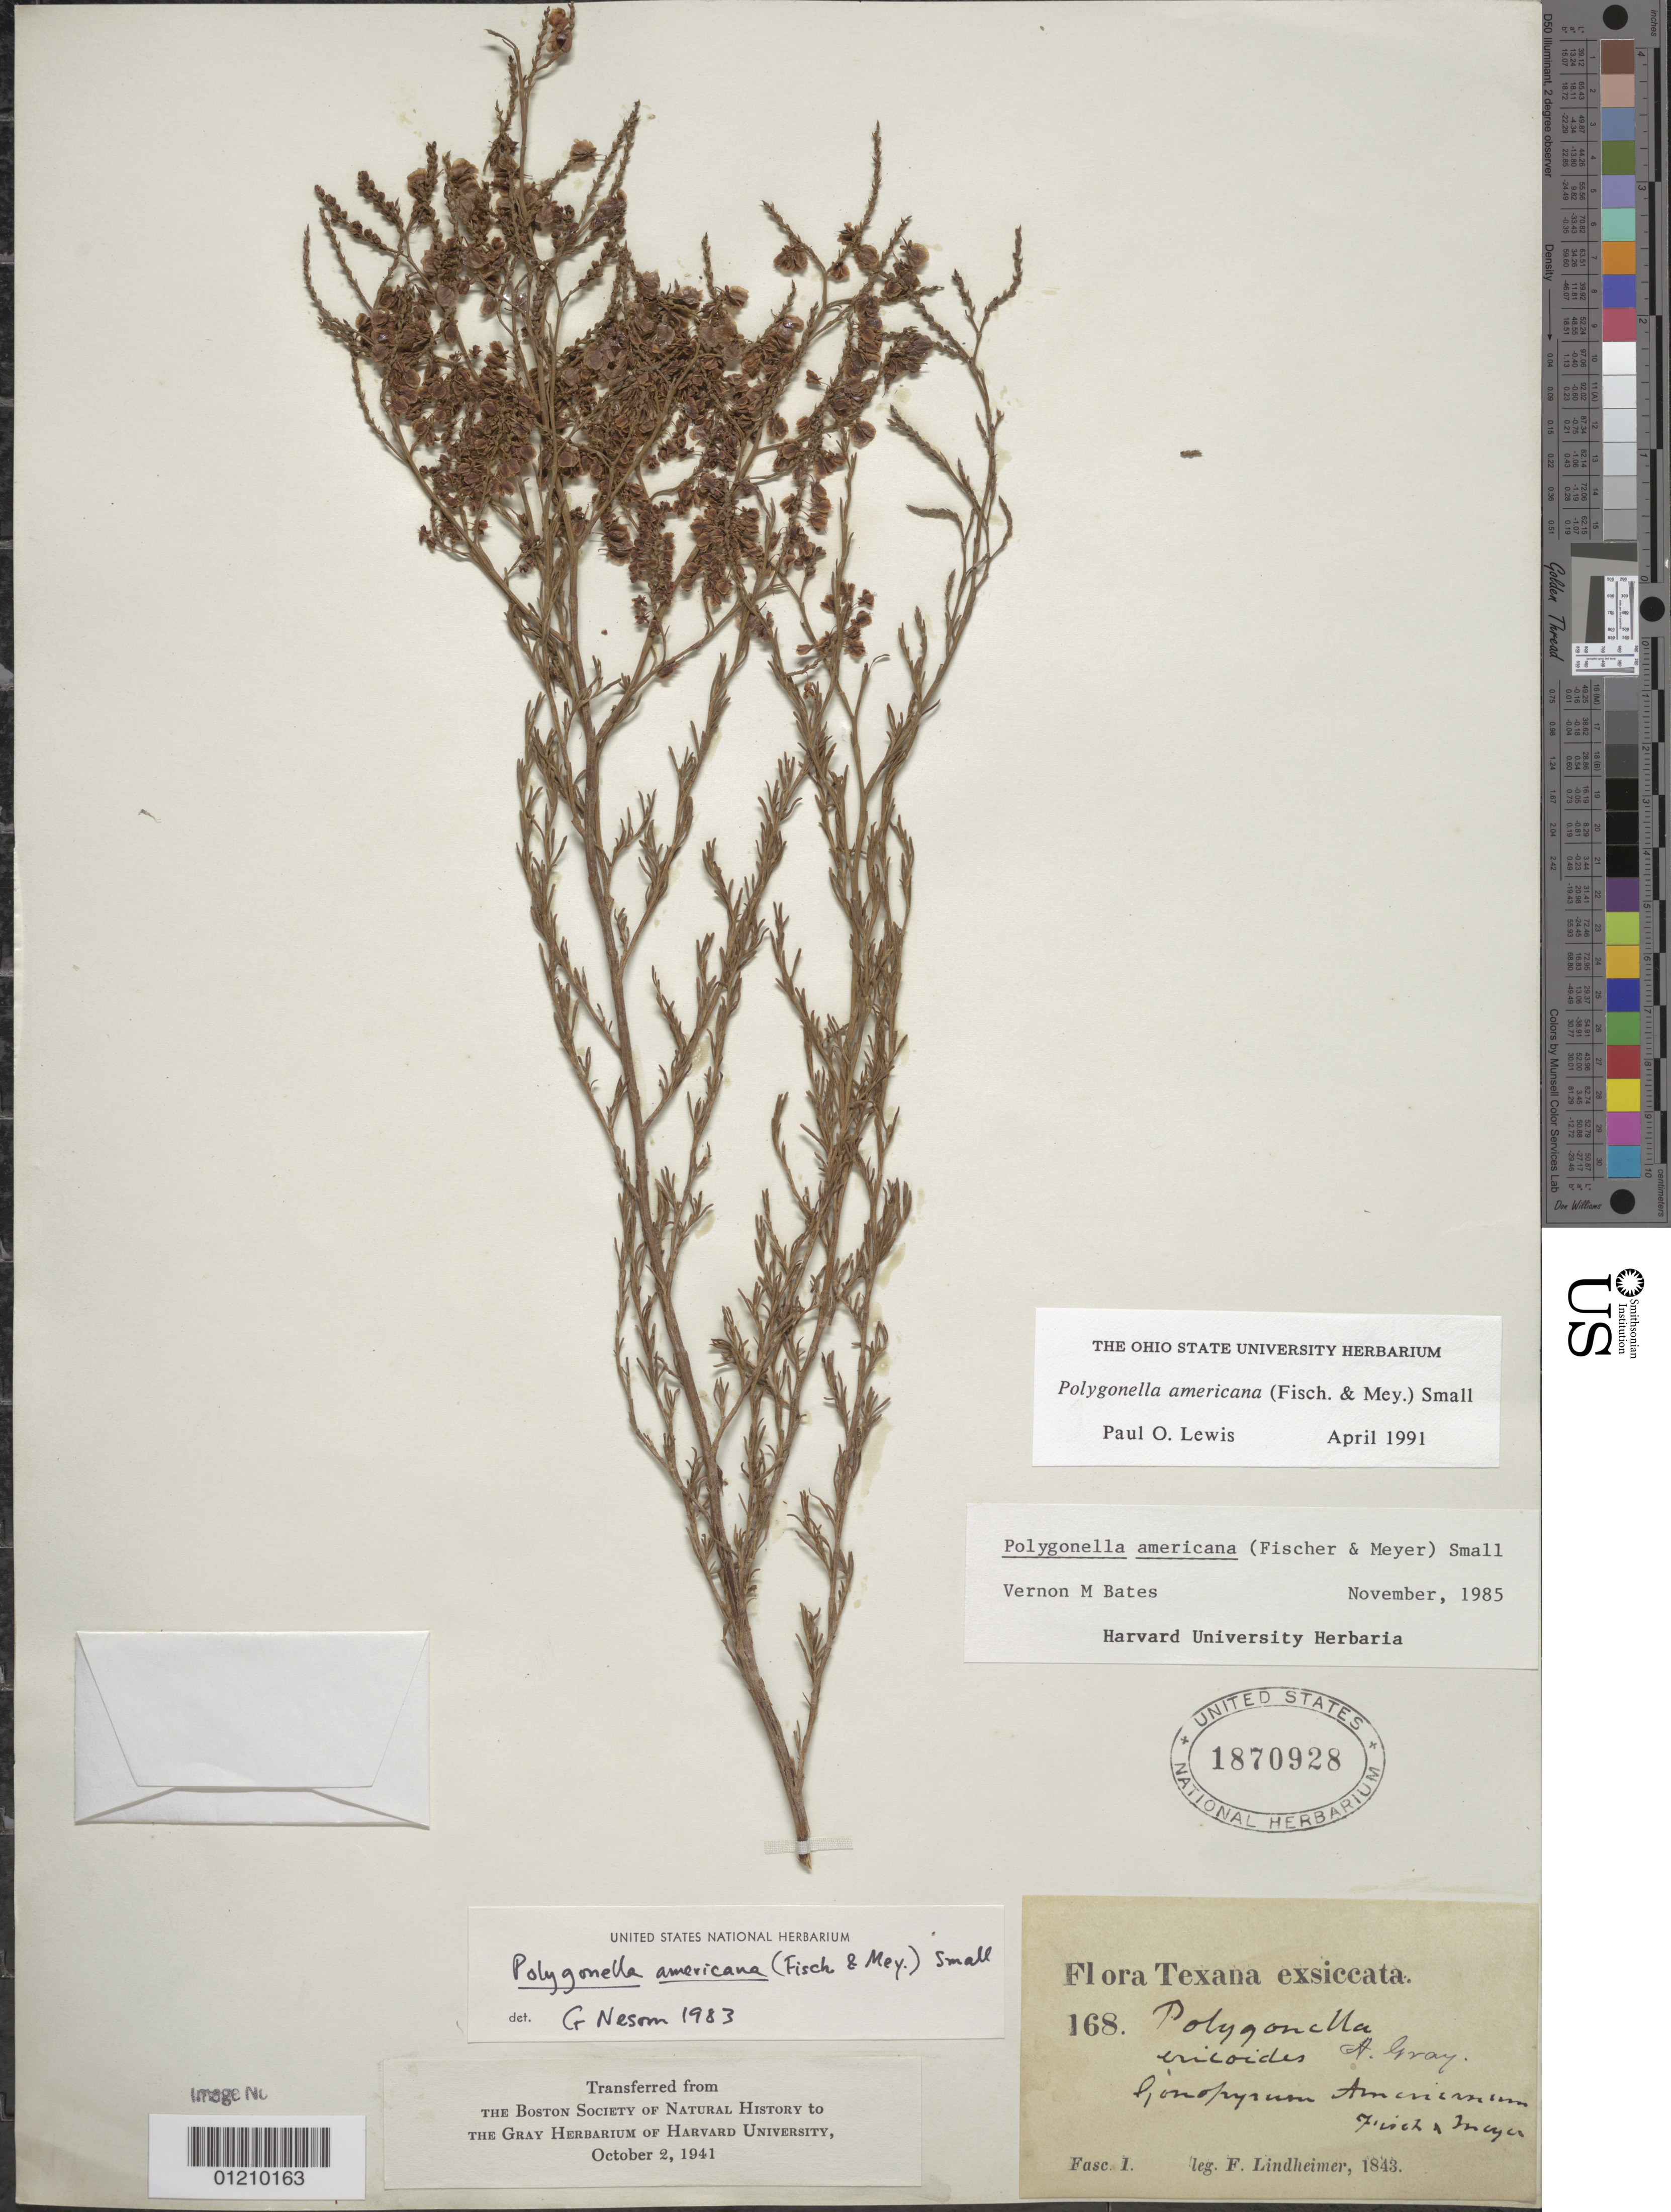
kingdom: Plantae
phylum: Tracheophyta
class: Magnoliopsida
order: Caryophyllales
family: Polygonaceae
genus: Polygonella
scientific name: Polygonella americana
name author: (Fisch. & C.A. Mey.) Small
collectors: F. J. Lindheimer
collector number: Fasc. I 168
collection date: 1843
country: United States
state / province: Texas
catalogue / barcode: US 1870928